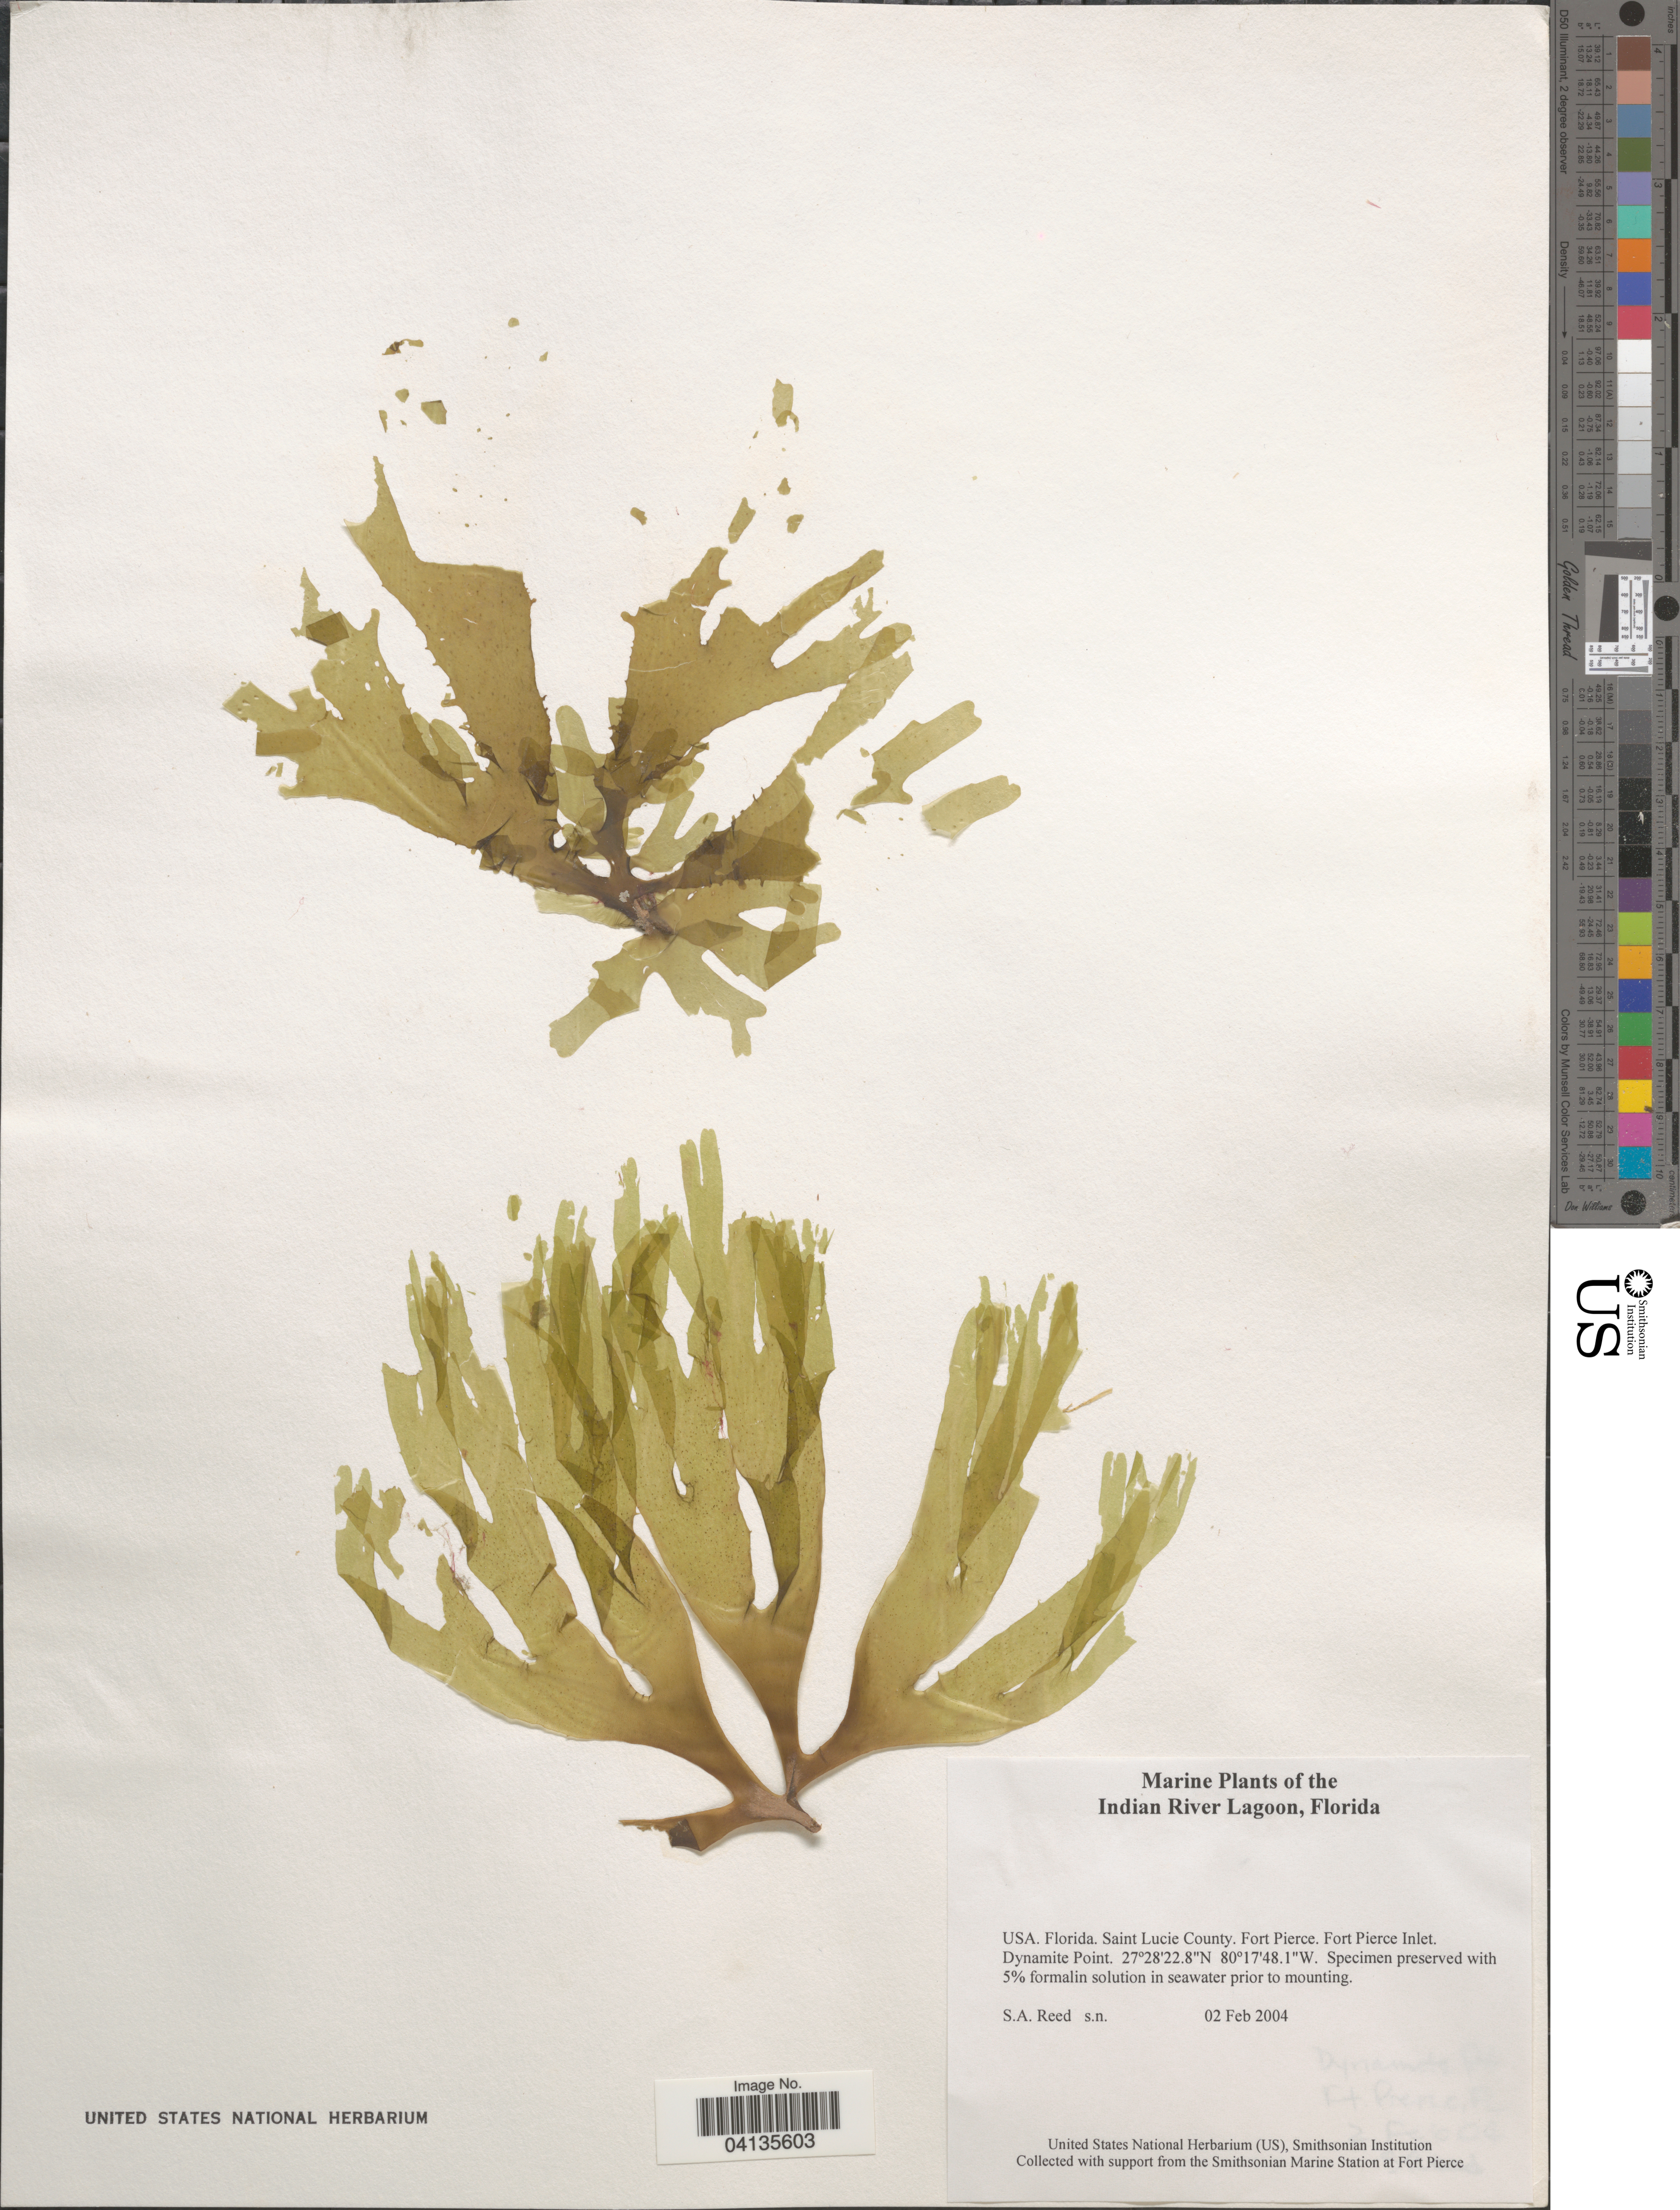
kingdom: Plantae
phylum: Rhodophyta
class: Florideophyceae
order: Corallinales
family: Corallinaceae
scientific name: Crustose Coralline Algae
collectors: S. Reed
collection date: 2004-02-02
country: United States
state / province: Florida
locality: Indian River Lagoon. Saint Lucie County. Fort Pierce. Fort Pierce Inlet. Dynamite Point.